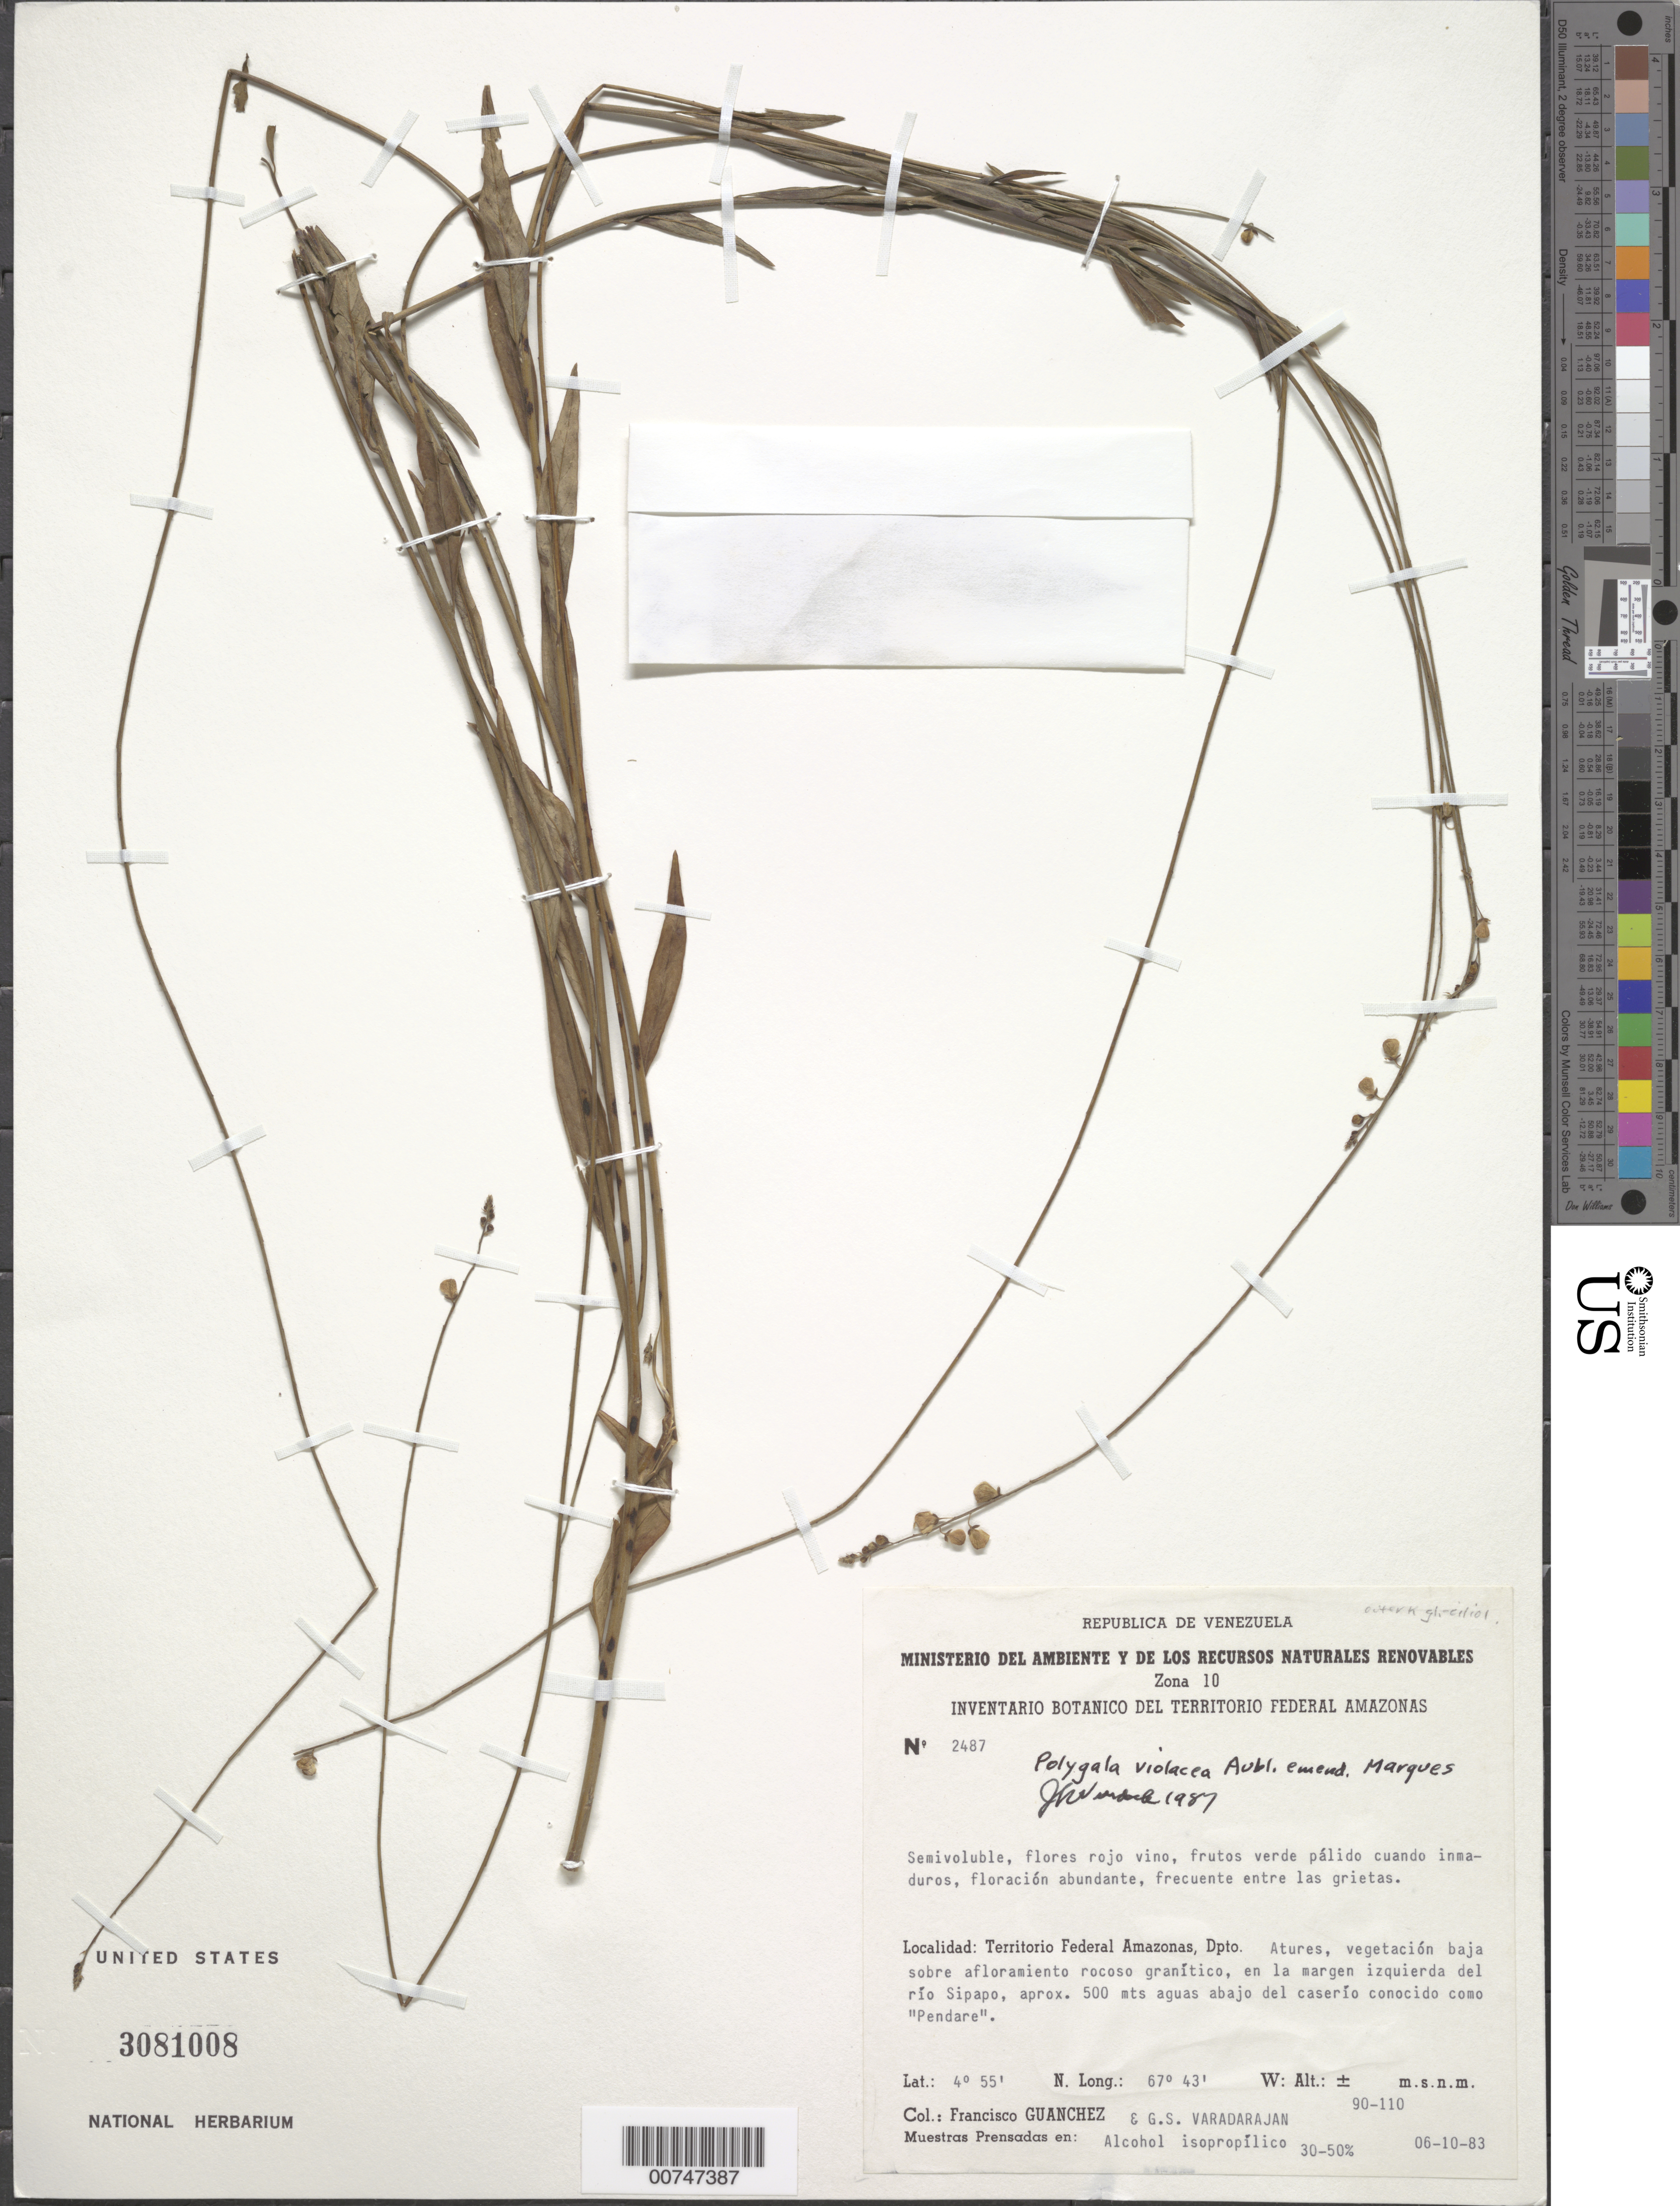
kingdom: Plantae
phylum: Tracheophyta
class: Magnoliopsida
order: Fabales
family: Polygalaceae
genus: Asemeia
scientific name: Asemeia violacea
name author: (Aubl.) J.F.B. Pastore & J.R. Abbott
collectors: F. Guánchez M.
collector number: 2487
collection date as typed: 6-Oct-83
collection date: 1983-10-06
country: Venezuela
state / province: Amazonas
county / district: Atures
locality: Río Sipapo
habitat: Low vegetation on granite rocks, among cracks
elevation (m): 90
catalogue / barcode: US 3081008